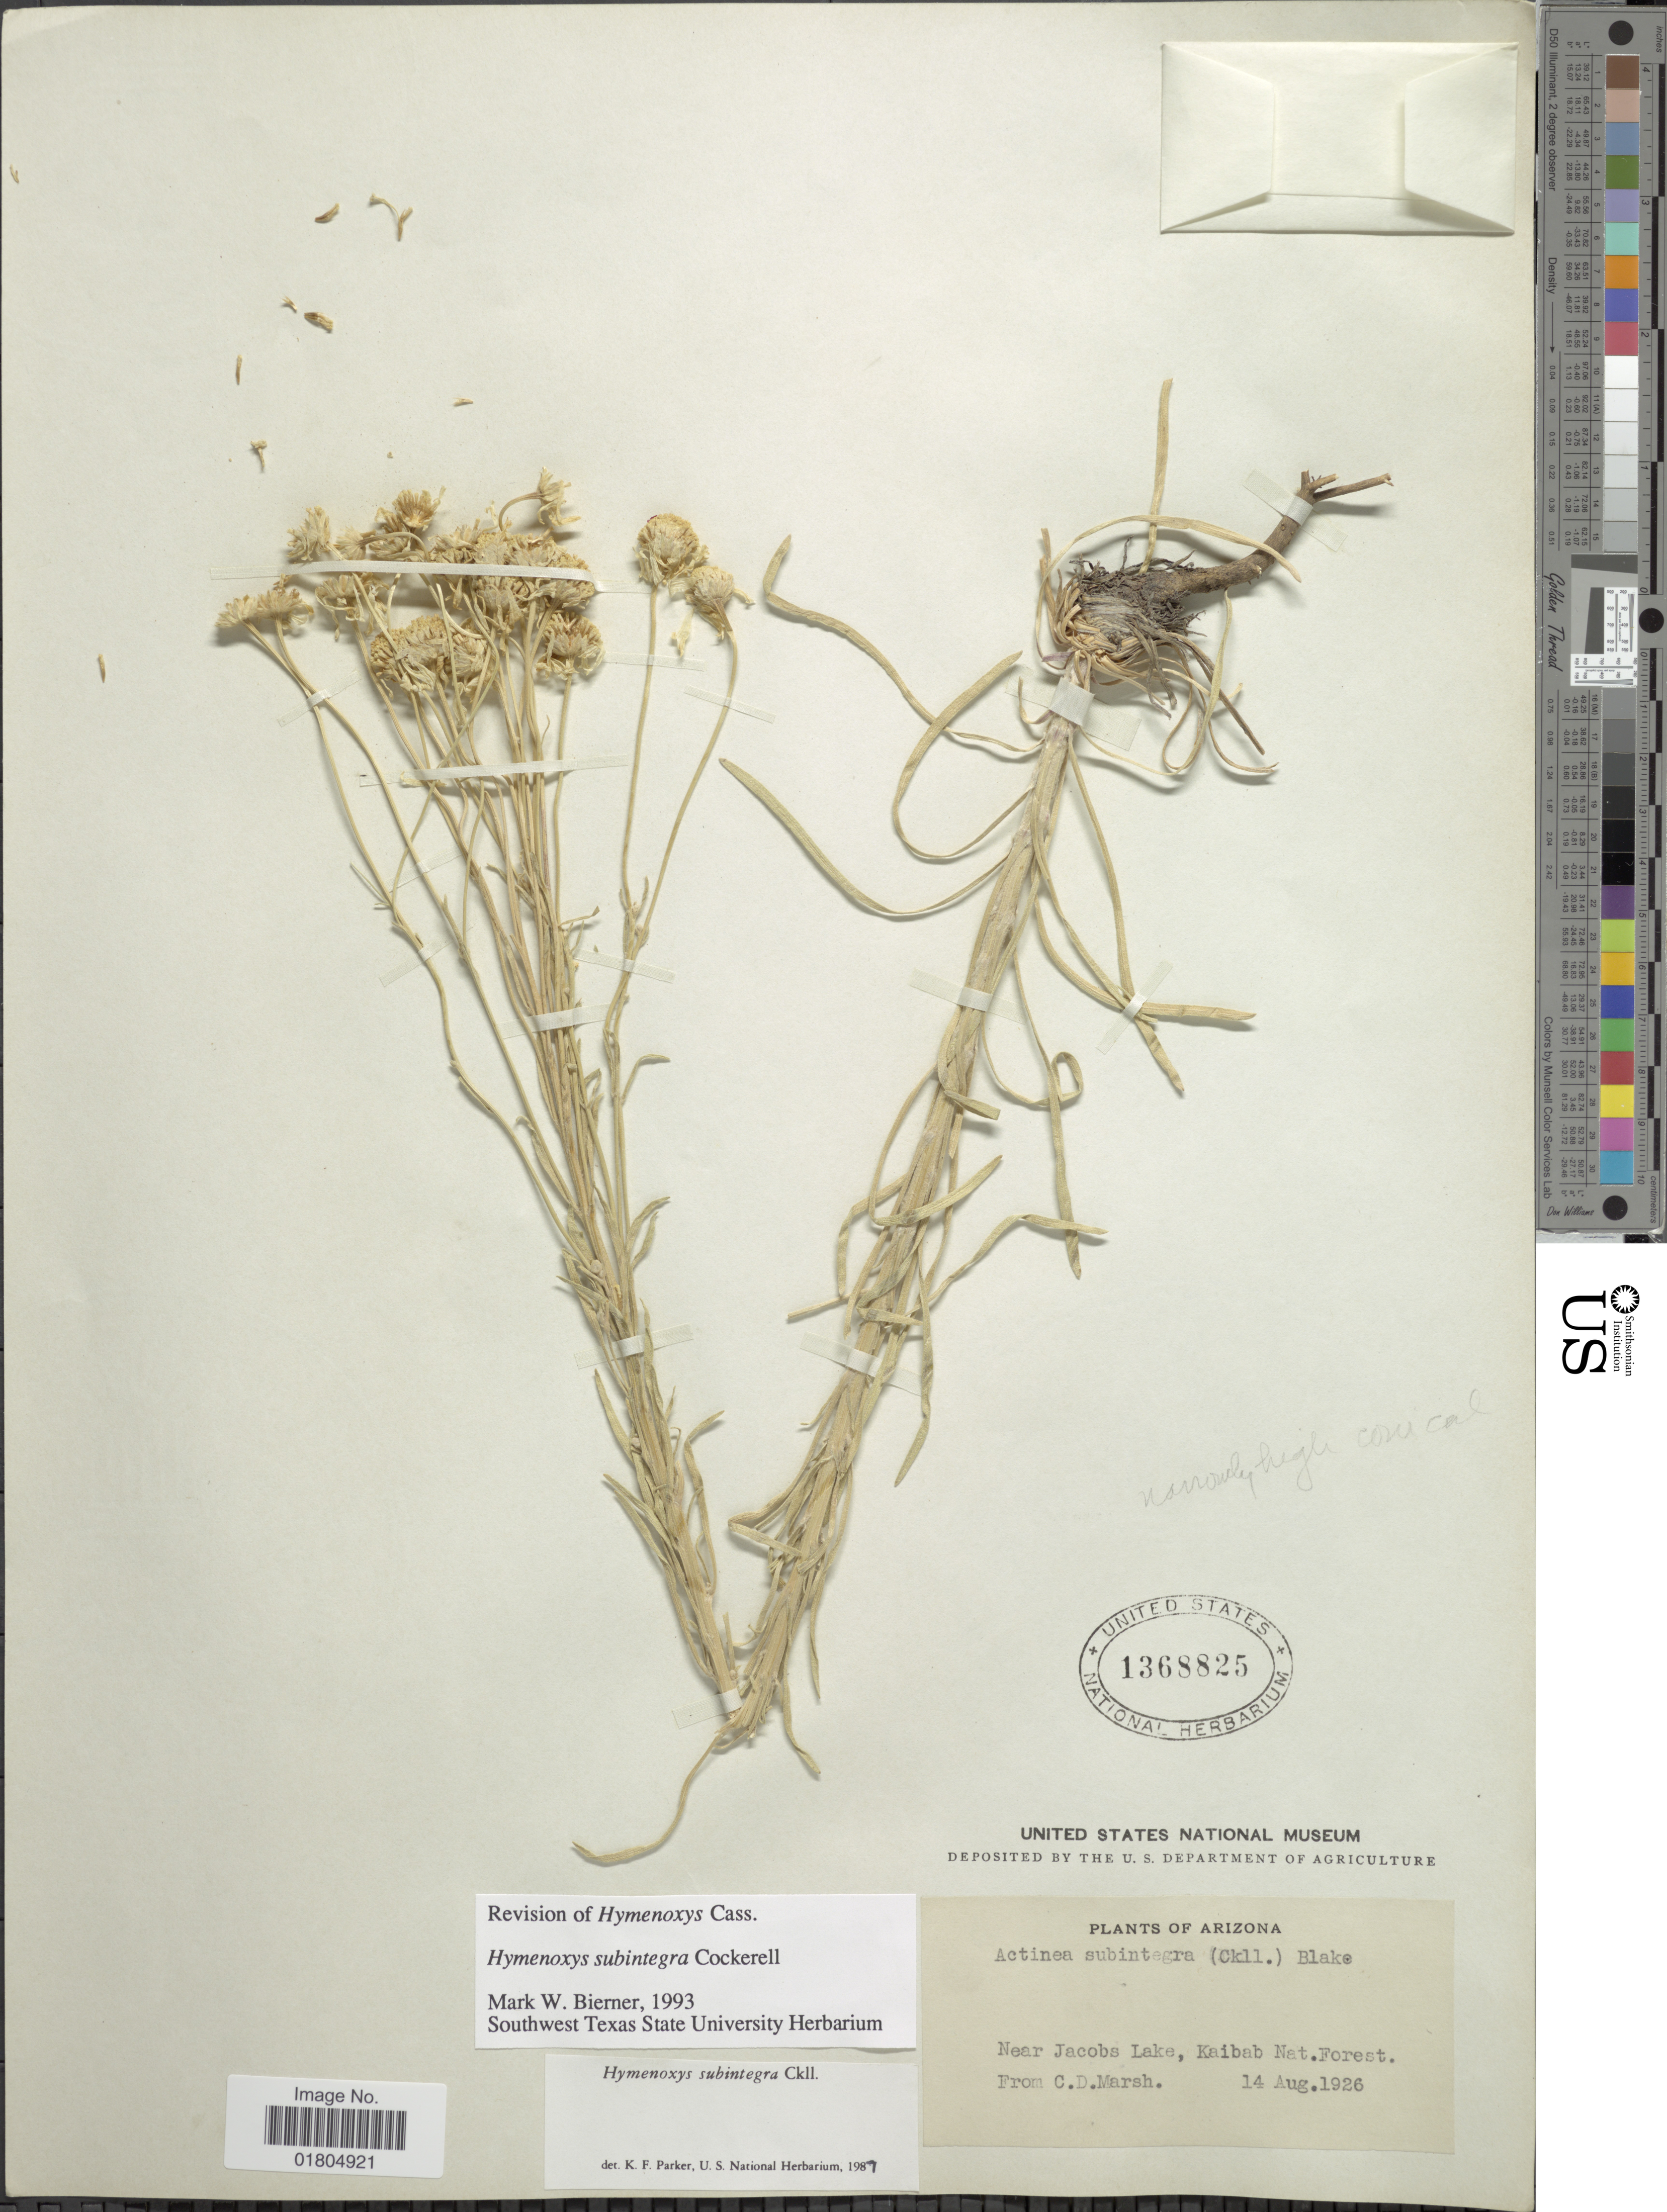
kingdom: Plantae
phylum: Tracheophyta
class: Magnoliopsida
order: Asterales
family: Asteraceae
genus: Hymenoxys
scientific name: Hymenoxys subintegra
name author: Cockerell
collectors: C. D. Marsh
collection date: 1926-08-14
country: United States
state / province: Arizona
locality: Near Jacobs Lake, Kaibab Nat. Forest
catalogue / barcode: US 1368825